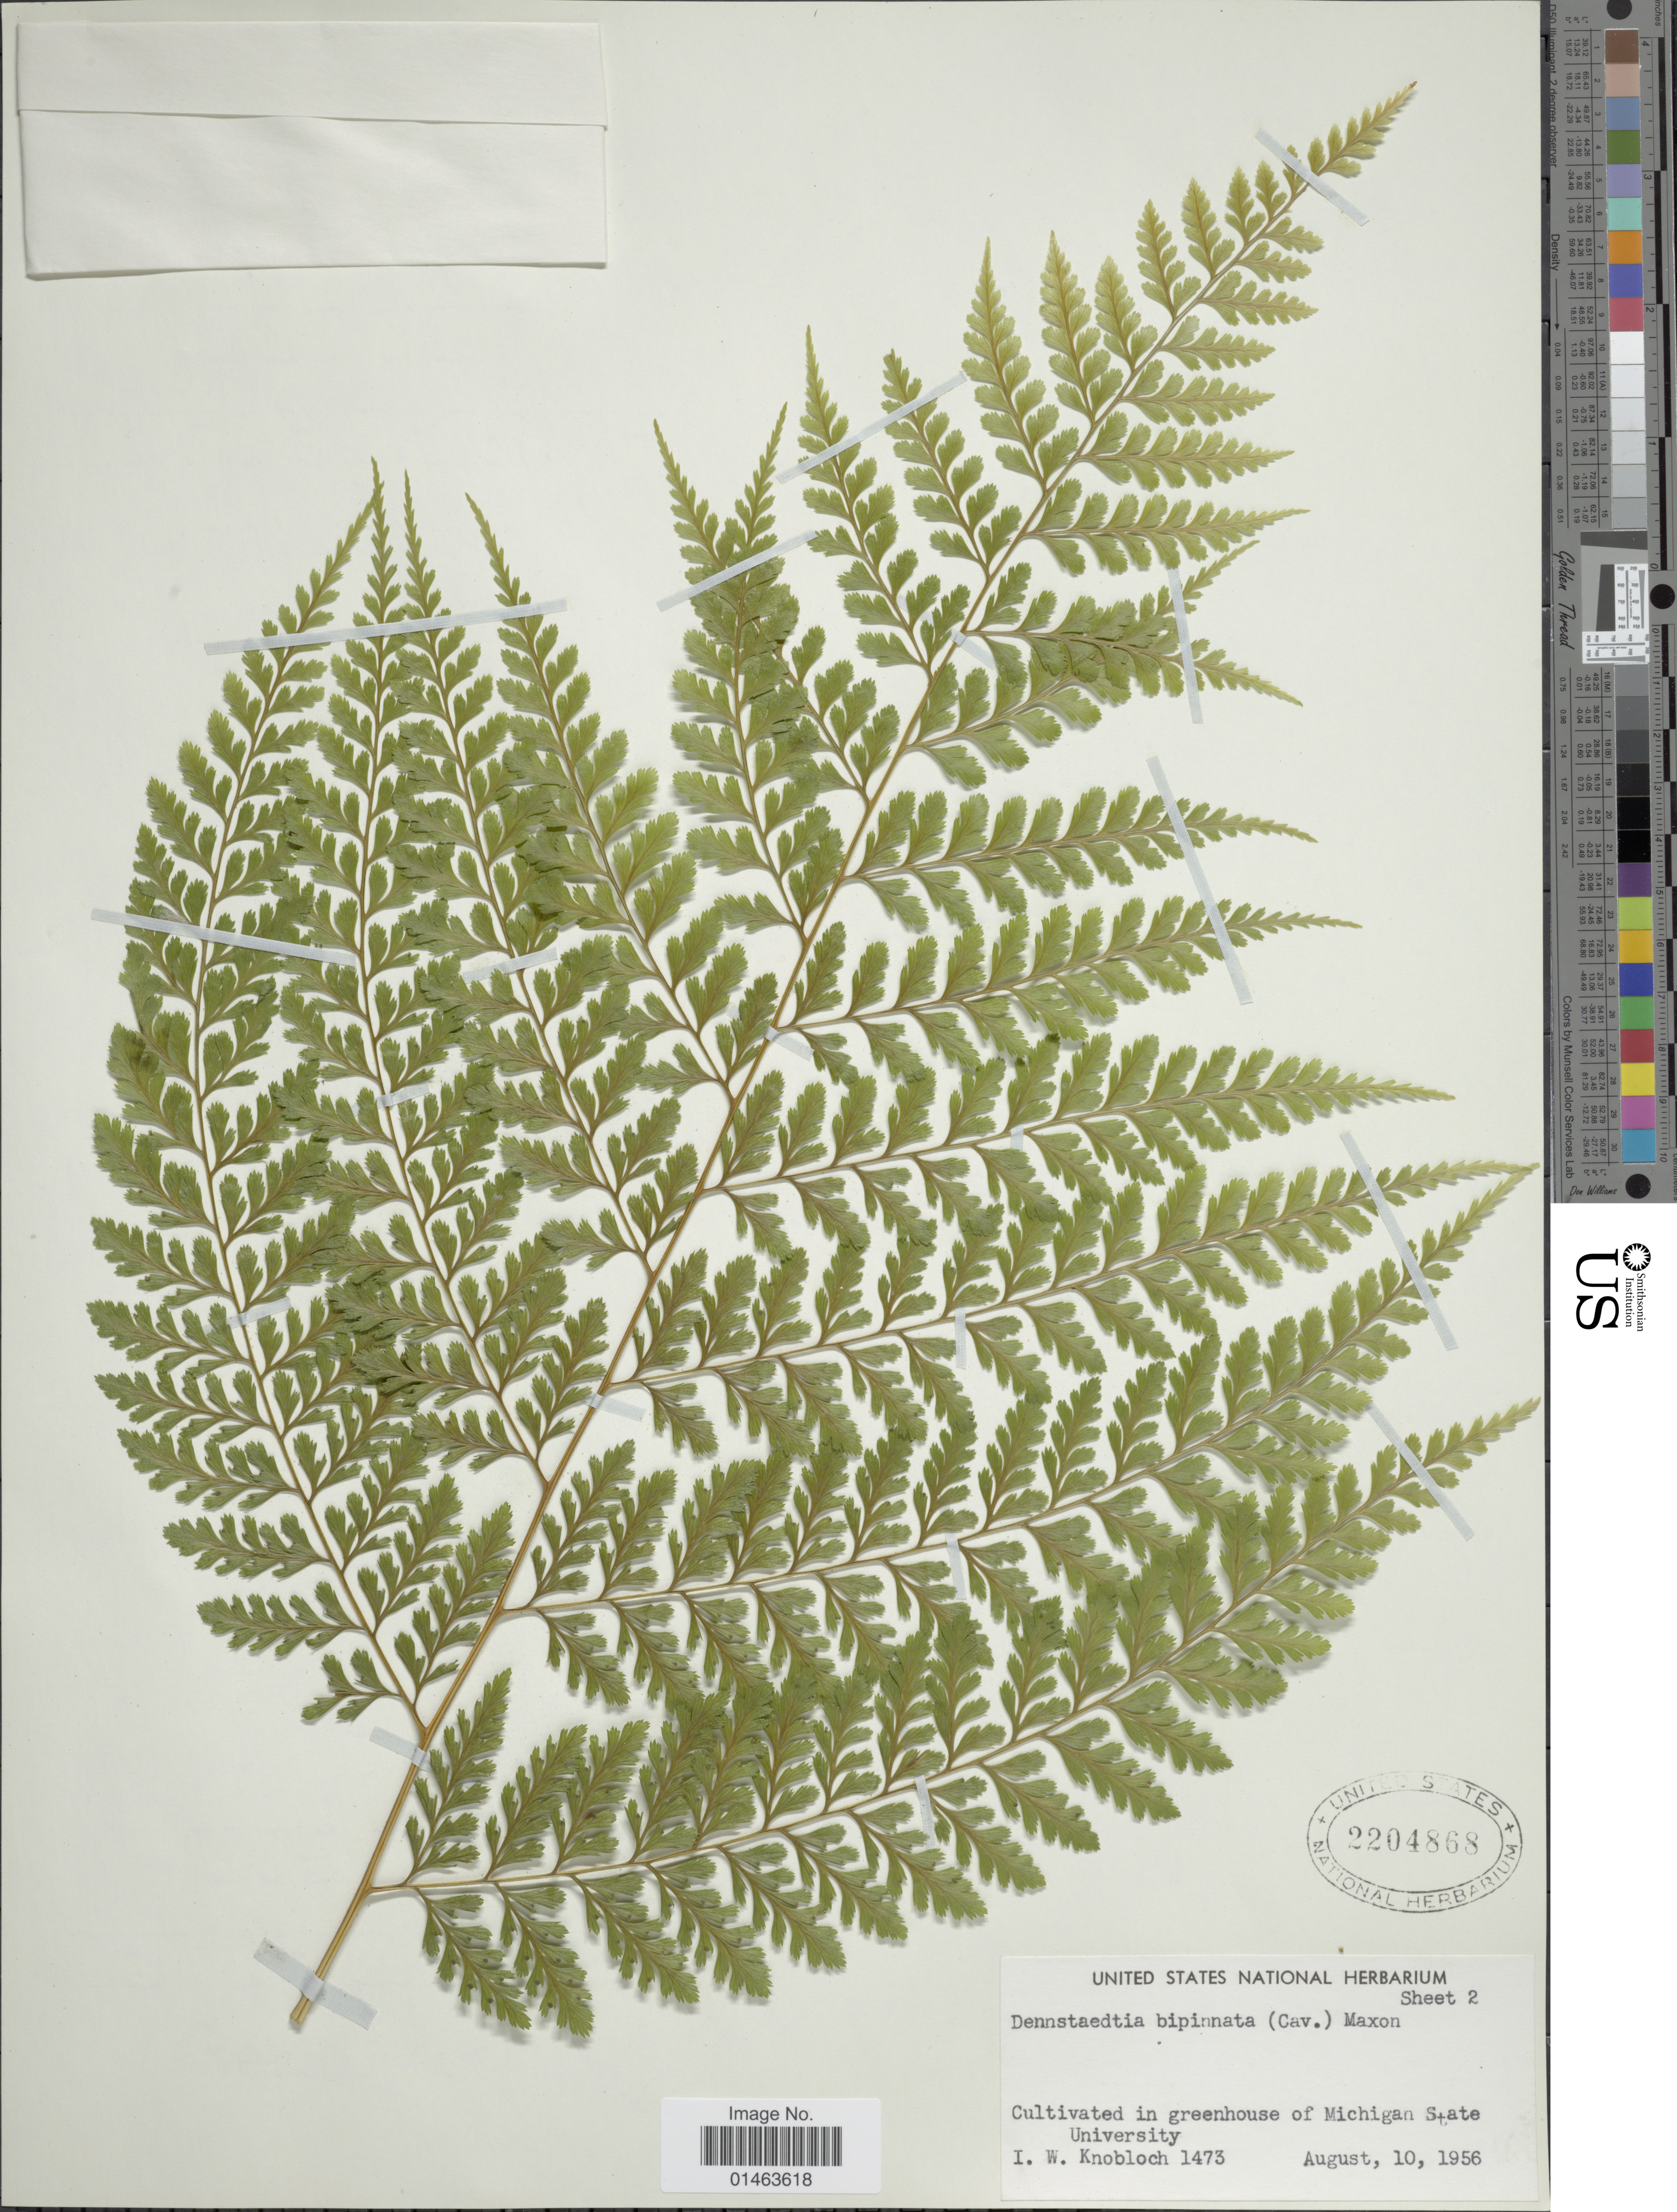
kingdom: Plantae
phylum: Tracheophyta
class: Polypodiopsida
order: Polypodiales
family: Dennstaedtiaceae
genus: Dennstaedtia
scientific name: Dennstaedtia bipinnata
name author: (Cav.) Maxon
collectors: I. W. Knobloch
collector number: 1473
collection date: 1956-08-10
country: United States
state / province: Michigan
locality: Greenhouse of Michigan State University.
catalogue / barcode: US 2204868